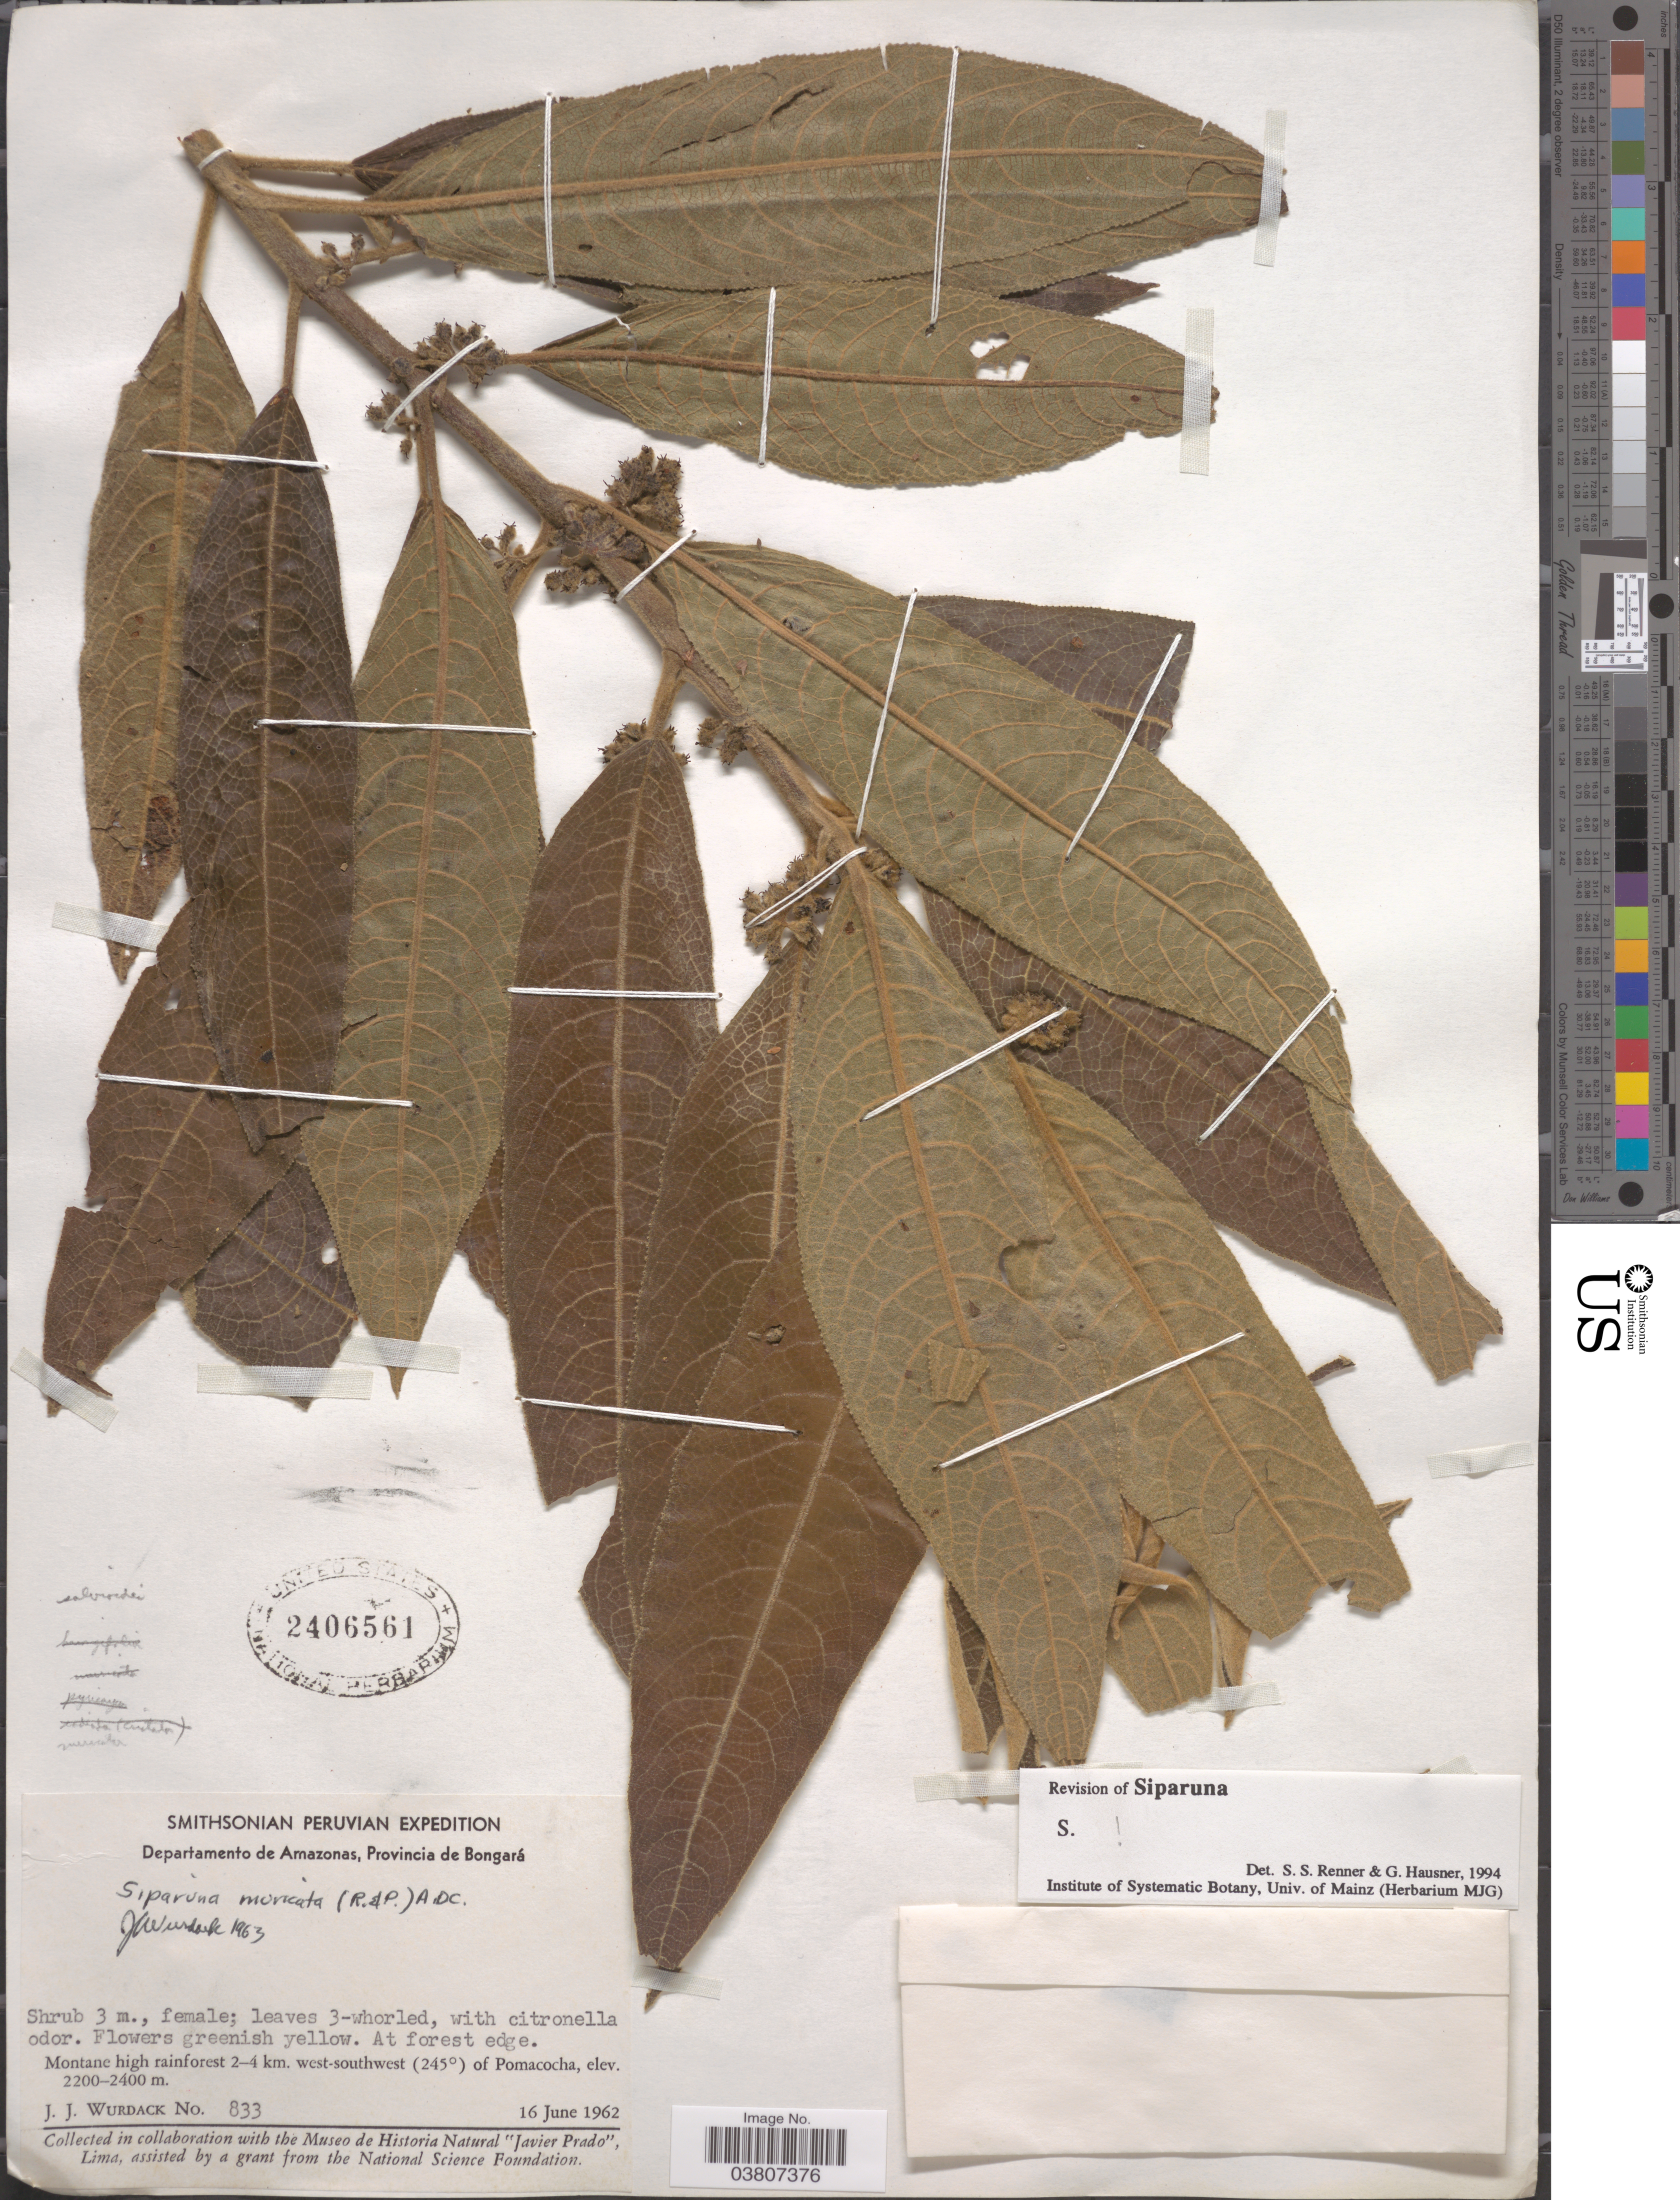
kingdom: Plantae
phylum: Tracheophyta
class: Magnoliopsida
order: Laurales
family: Siparunaceae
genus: Siparuna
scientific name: Siparuna muricata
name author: (Ruiz & Pav.) A. DC.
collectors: J. J. Wurdack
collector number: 833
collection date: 1962-06-16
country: Peru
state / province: Amazonas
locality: Departamento de Amazonas, Provincia de Bongará. At forest edge. Montane high rainforest 2-4 km. west-southwest (245°) of Pomacocha.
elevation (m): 2200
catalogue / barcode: US 2406561